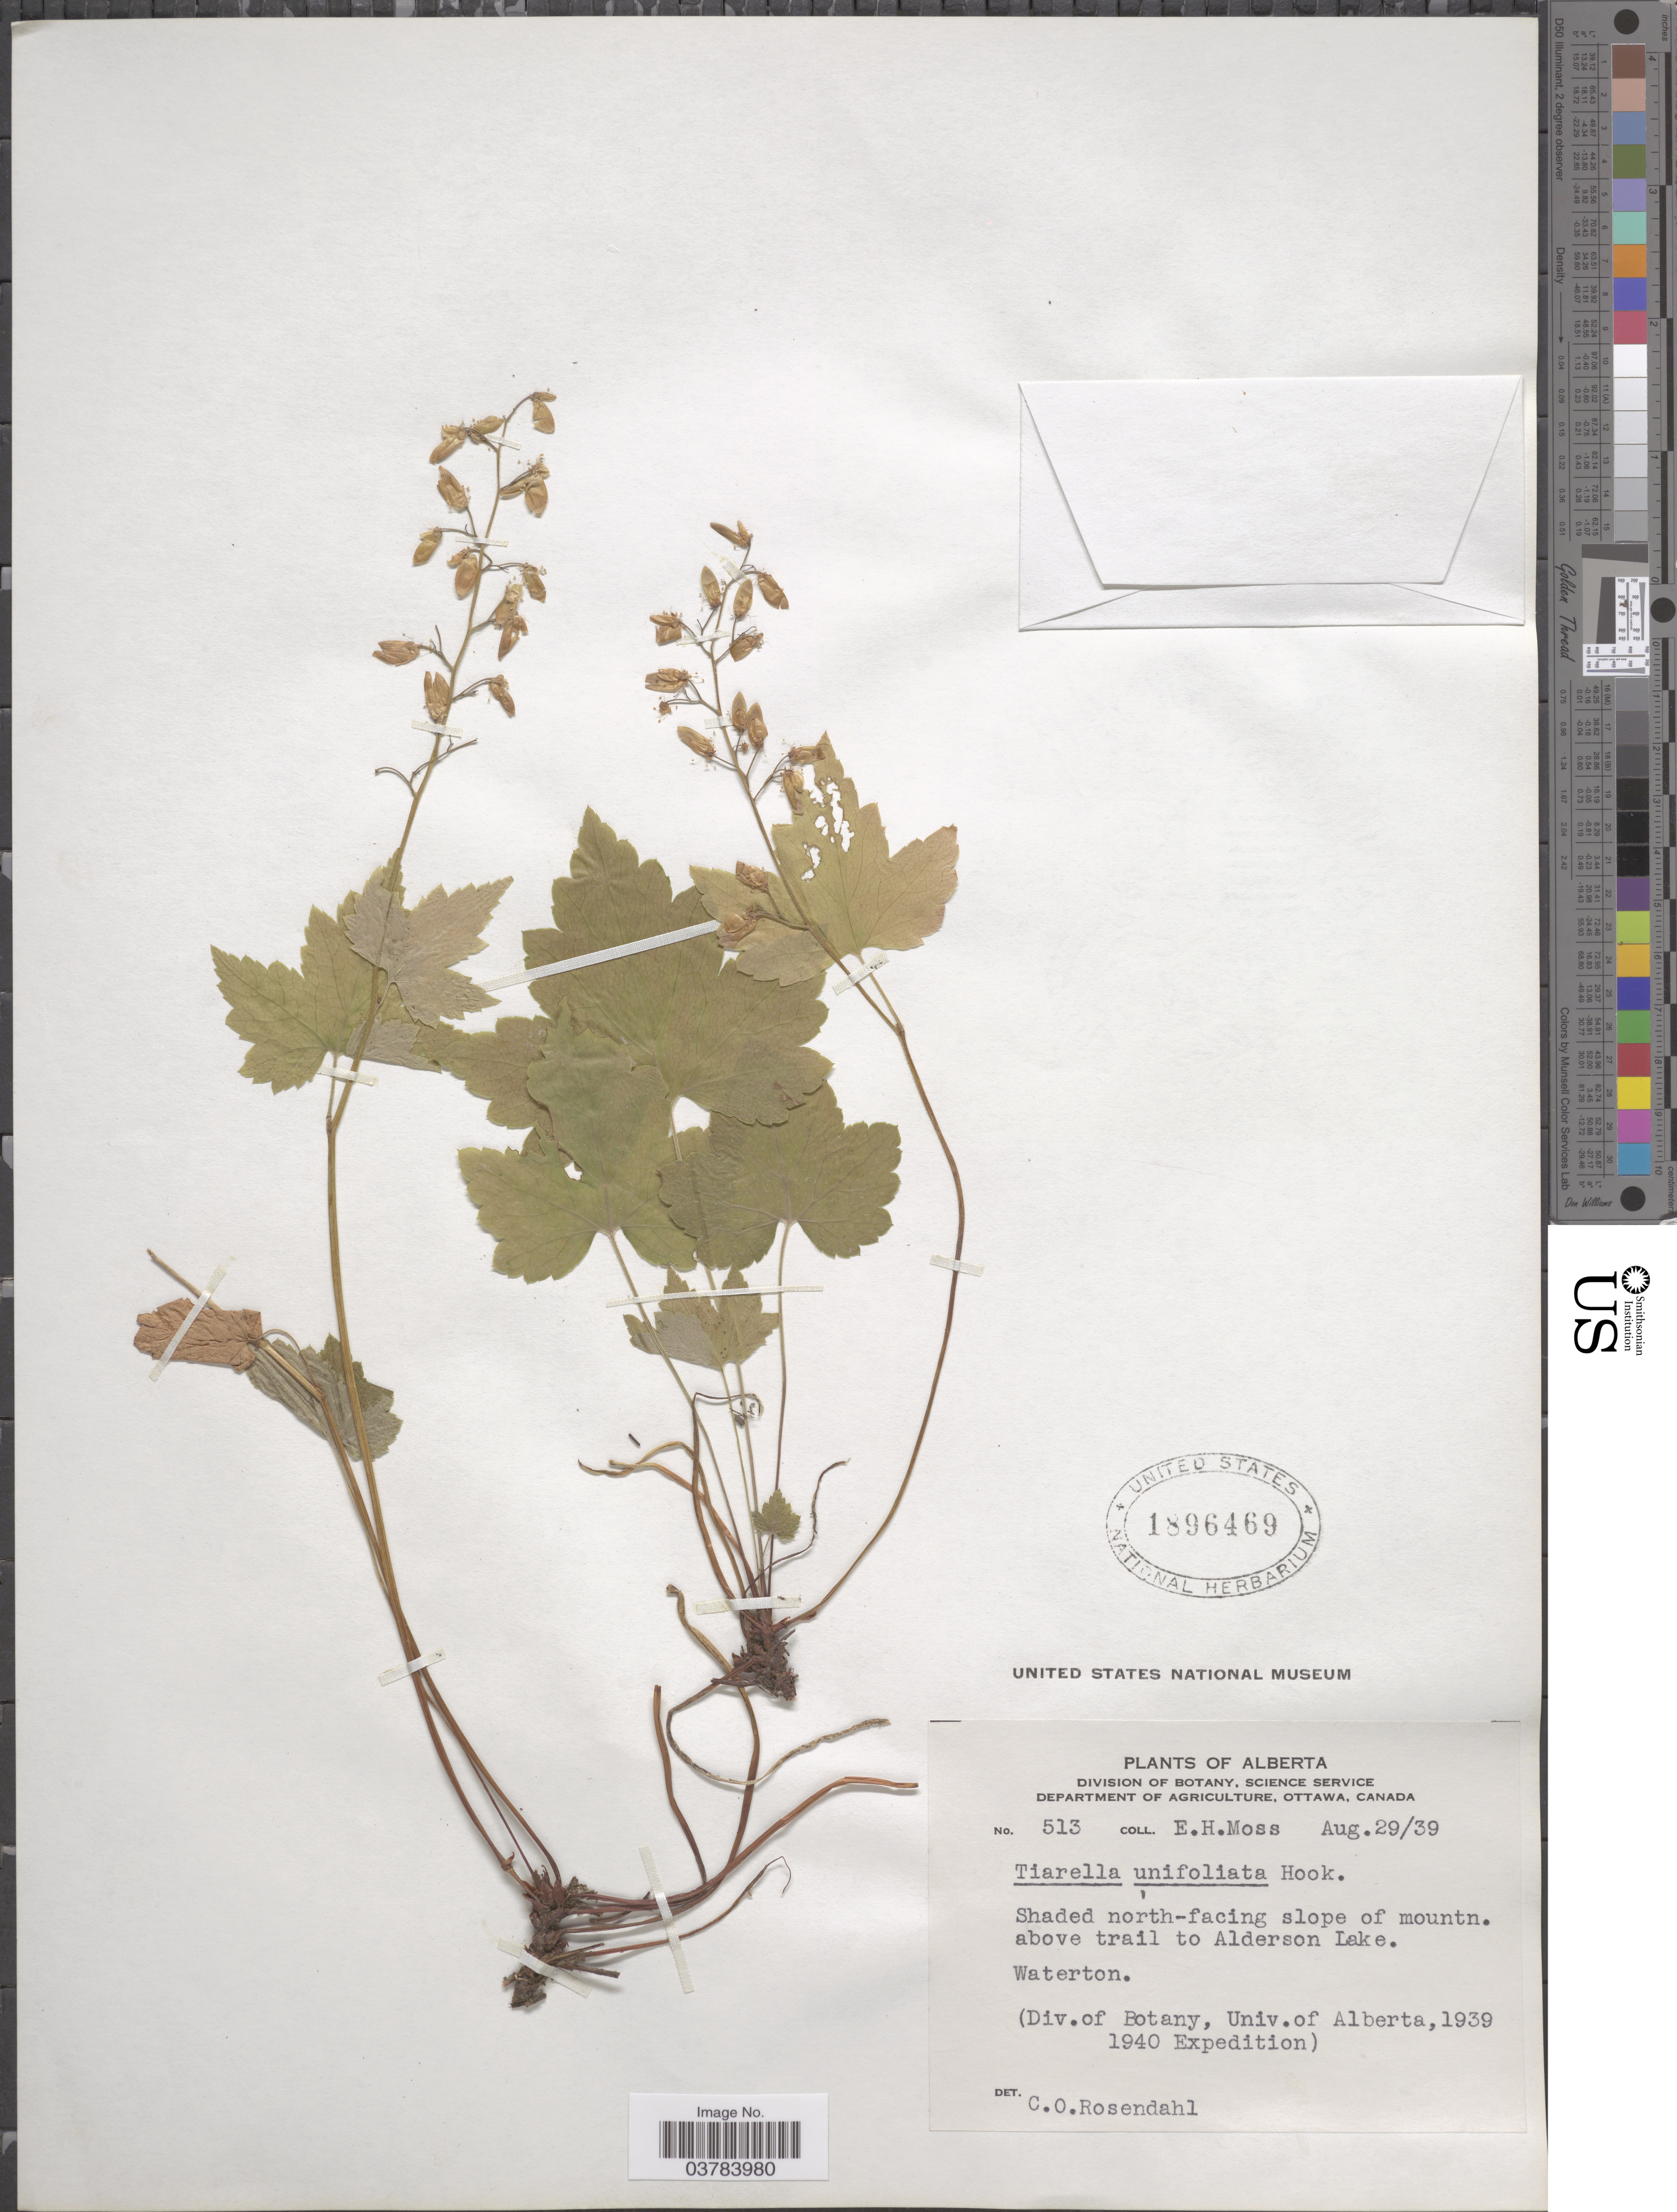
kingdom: Plantae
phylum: Tracheophyta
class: Magnoliopsida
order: Saxifragales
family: Saxifragaceae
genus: Tiarella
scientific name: Tiarella unifoliata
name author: Hook.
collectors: E. Moss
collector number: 513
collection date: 1939-08-29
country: Canada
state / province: Alberta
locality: Shaded north-facing slope of mountn. above trail to Alderson Lake. Waterton. (Div.of Botany, Univ.of Alberta, 1939 1940 Expedition).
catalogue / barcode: US 1896469